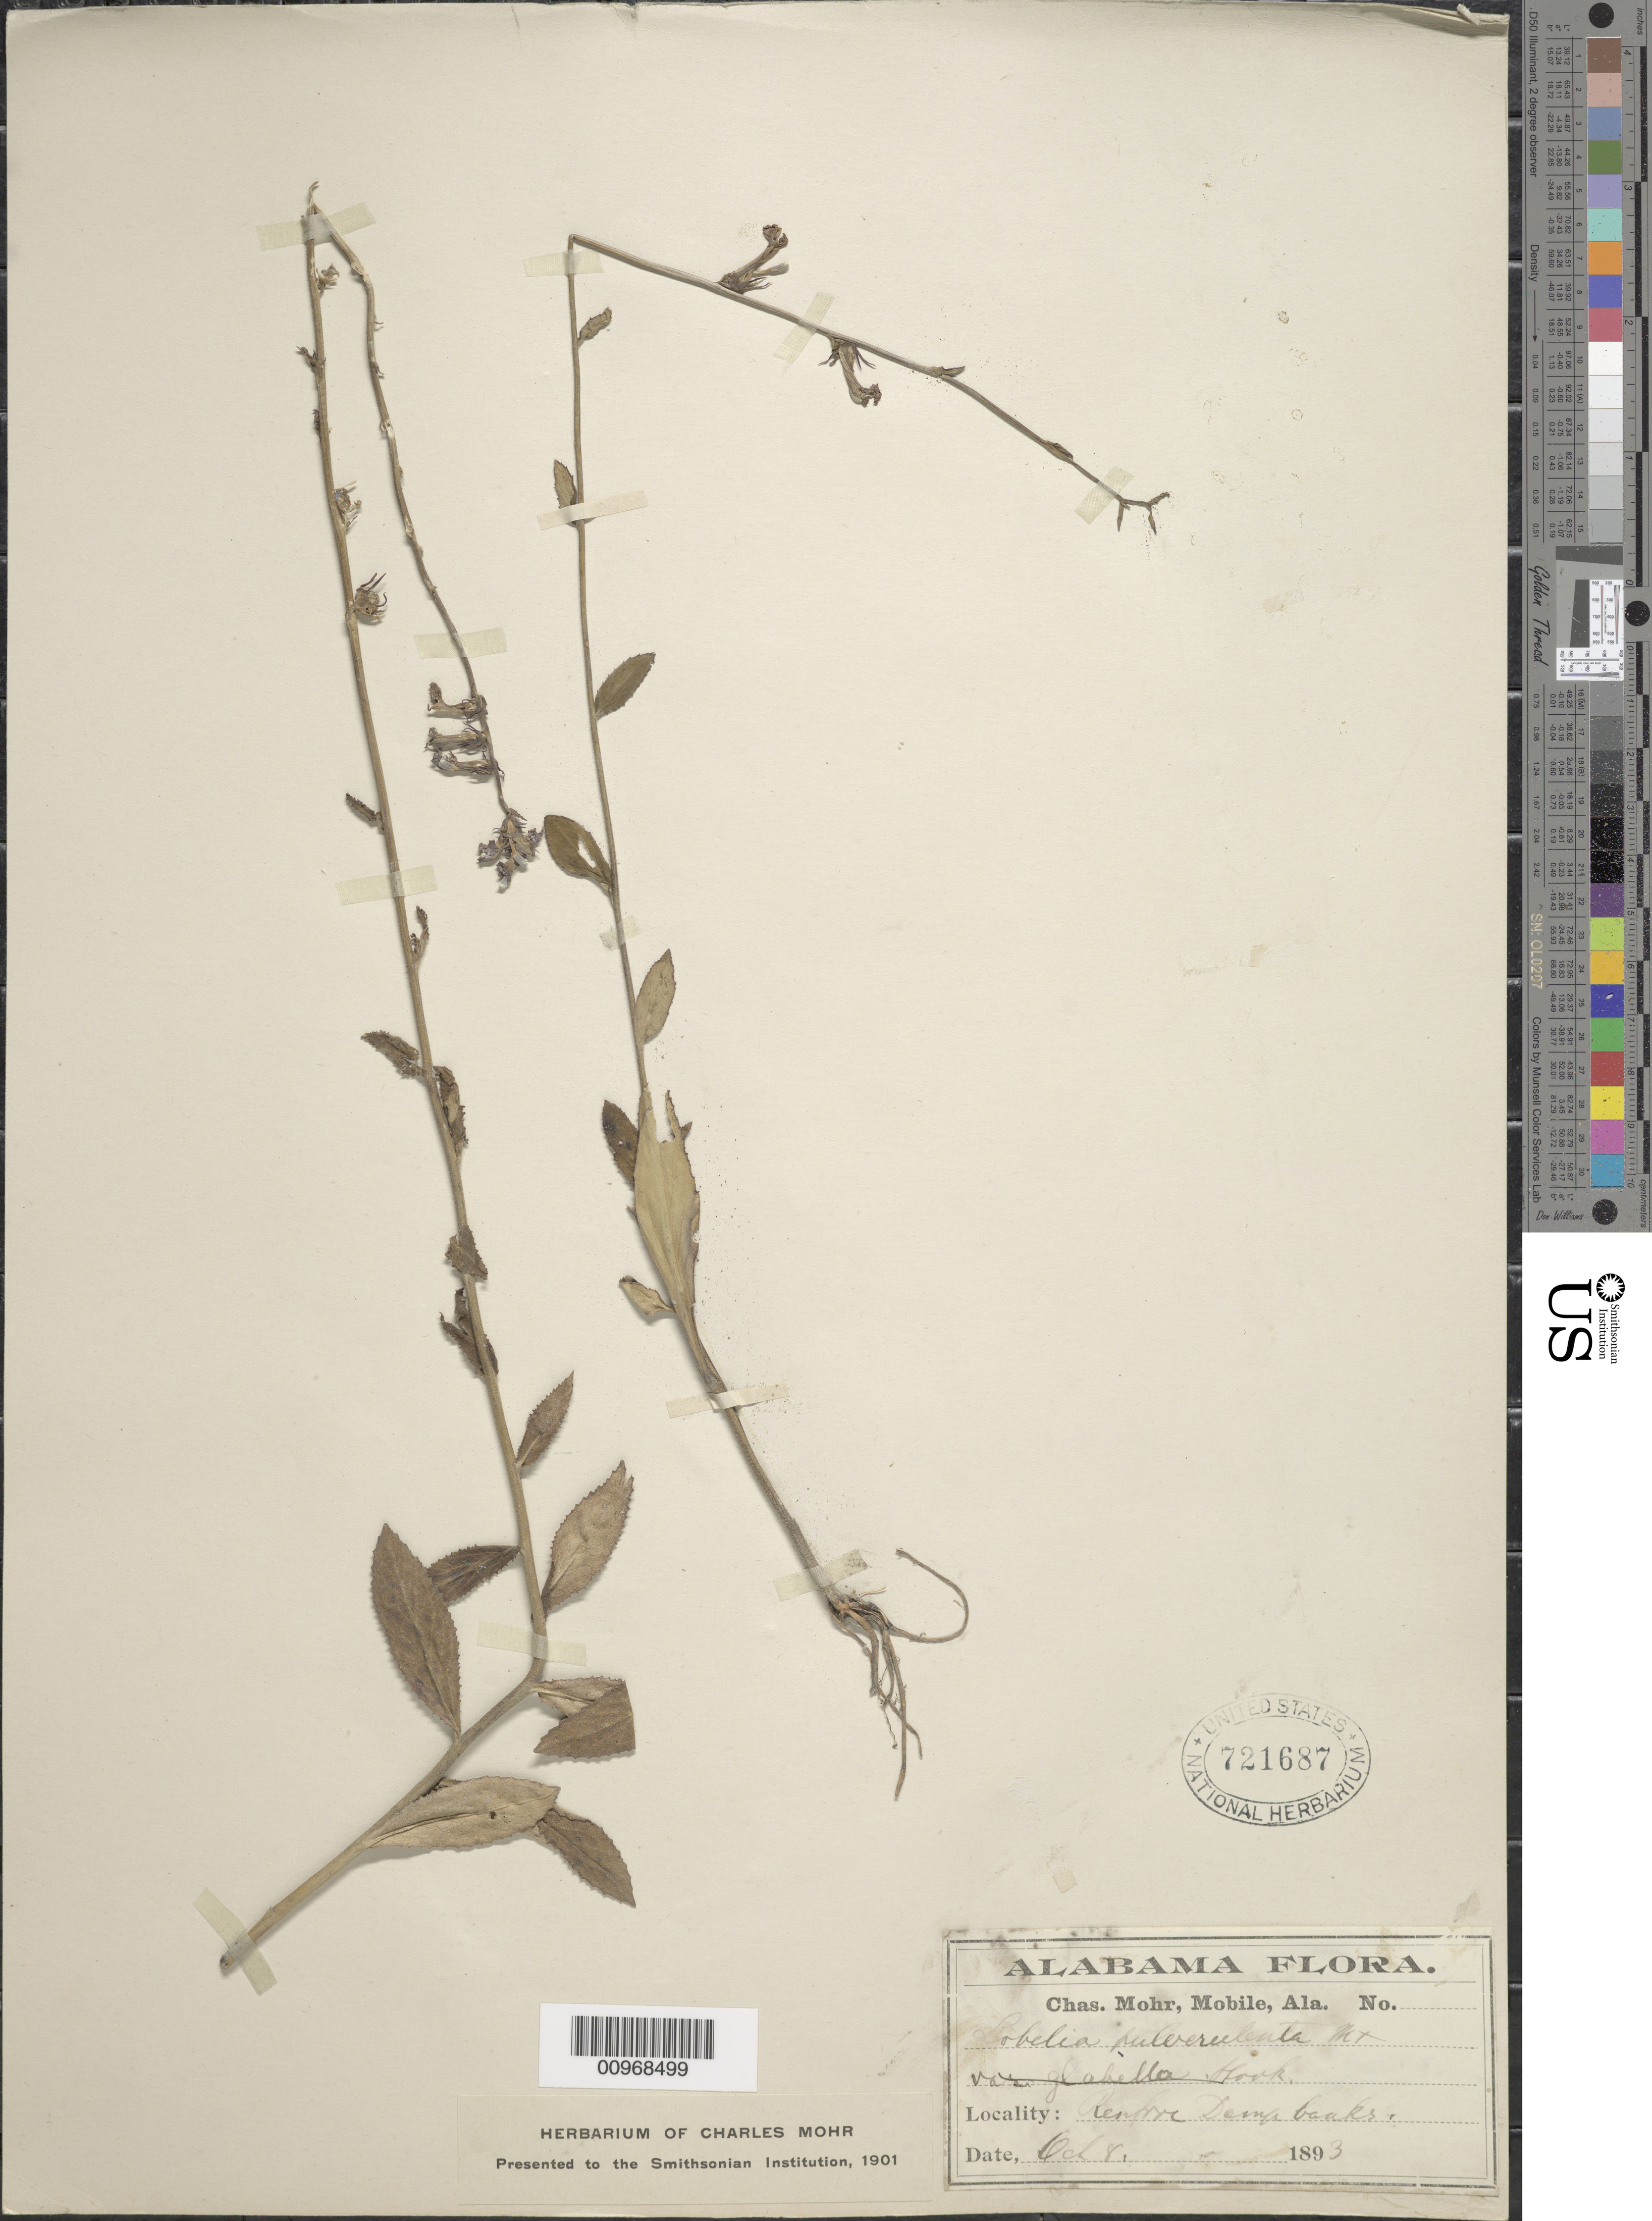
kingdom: Plantae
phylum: Tracheophyta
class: Magnoliopsida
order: Asterales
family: Campanulaceae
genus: Lobelia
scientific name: Lobelia puberula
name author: Michx.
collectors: C. T. Mohr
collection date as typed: Oct. 8, 1893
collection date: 1893-10-08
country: United States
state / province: Alabama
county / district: Mobile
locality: Mobile, Renfroe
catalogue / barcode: US 721687